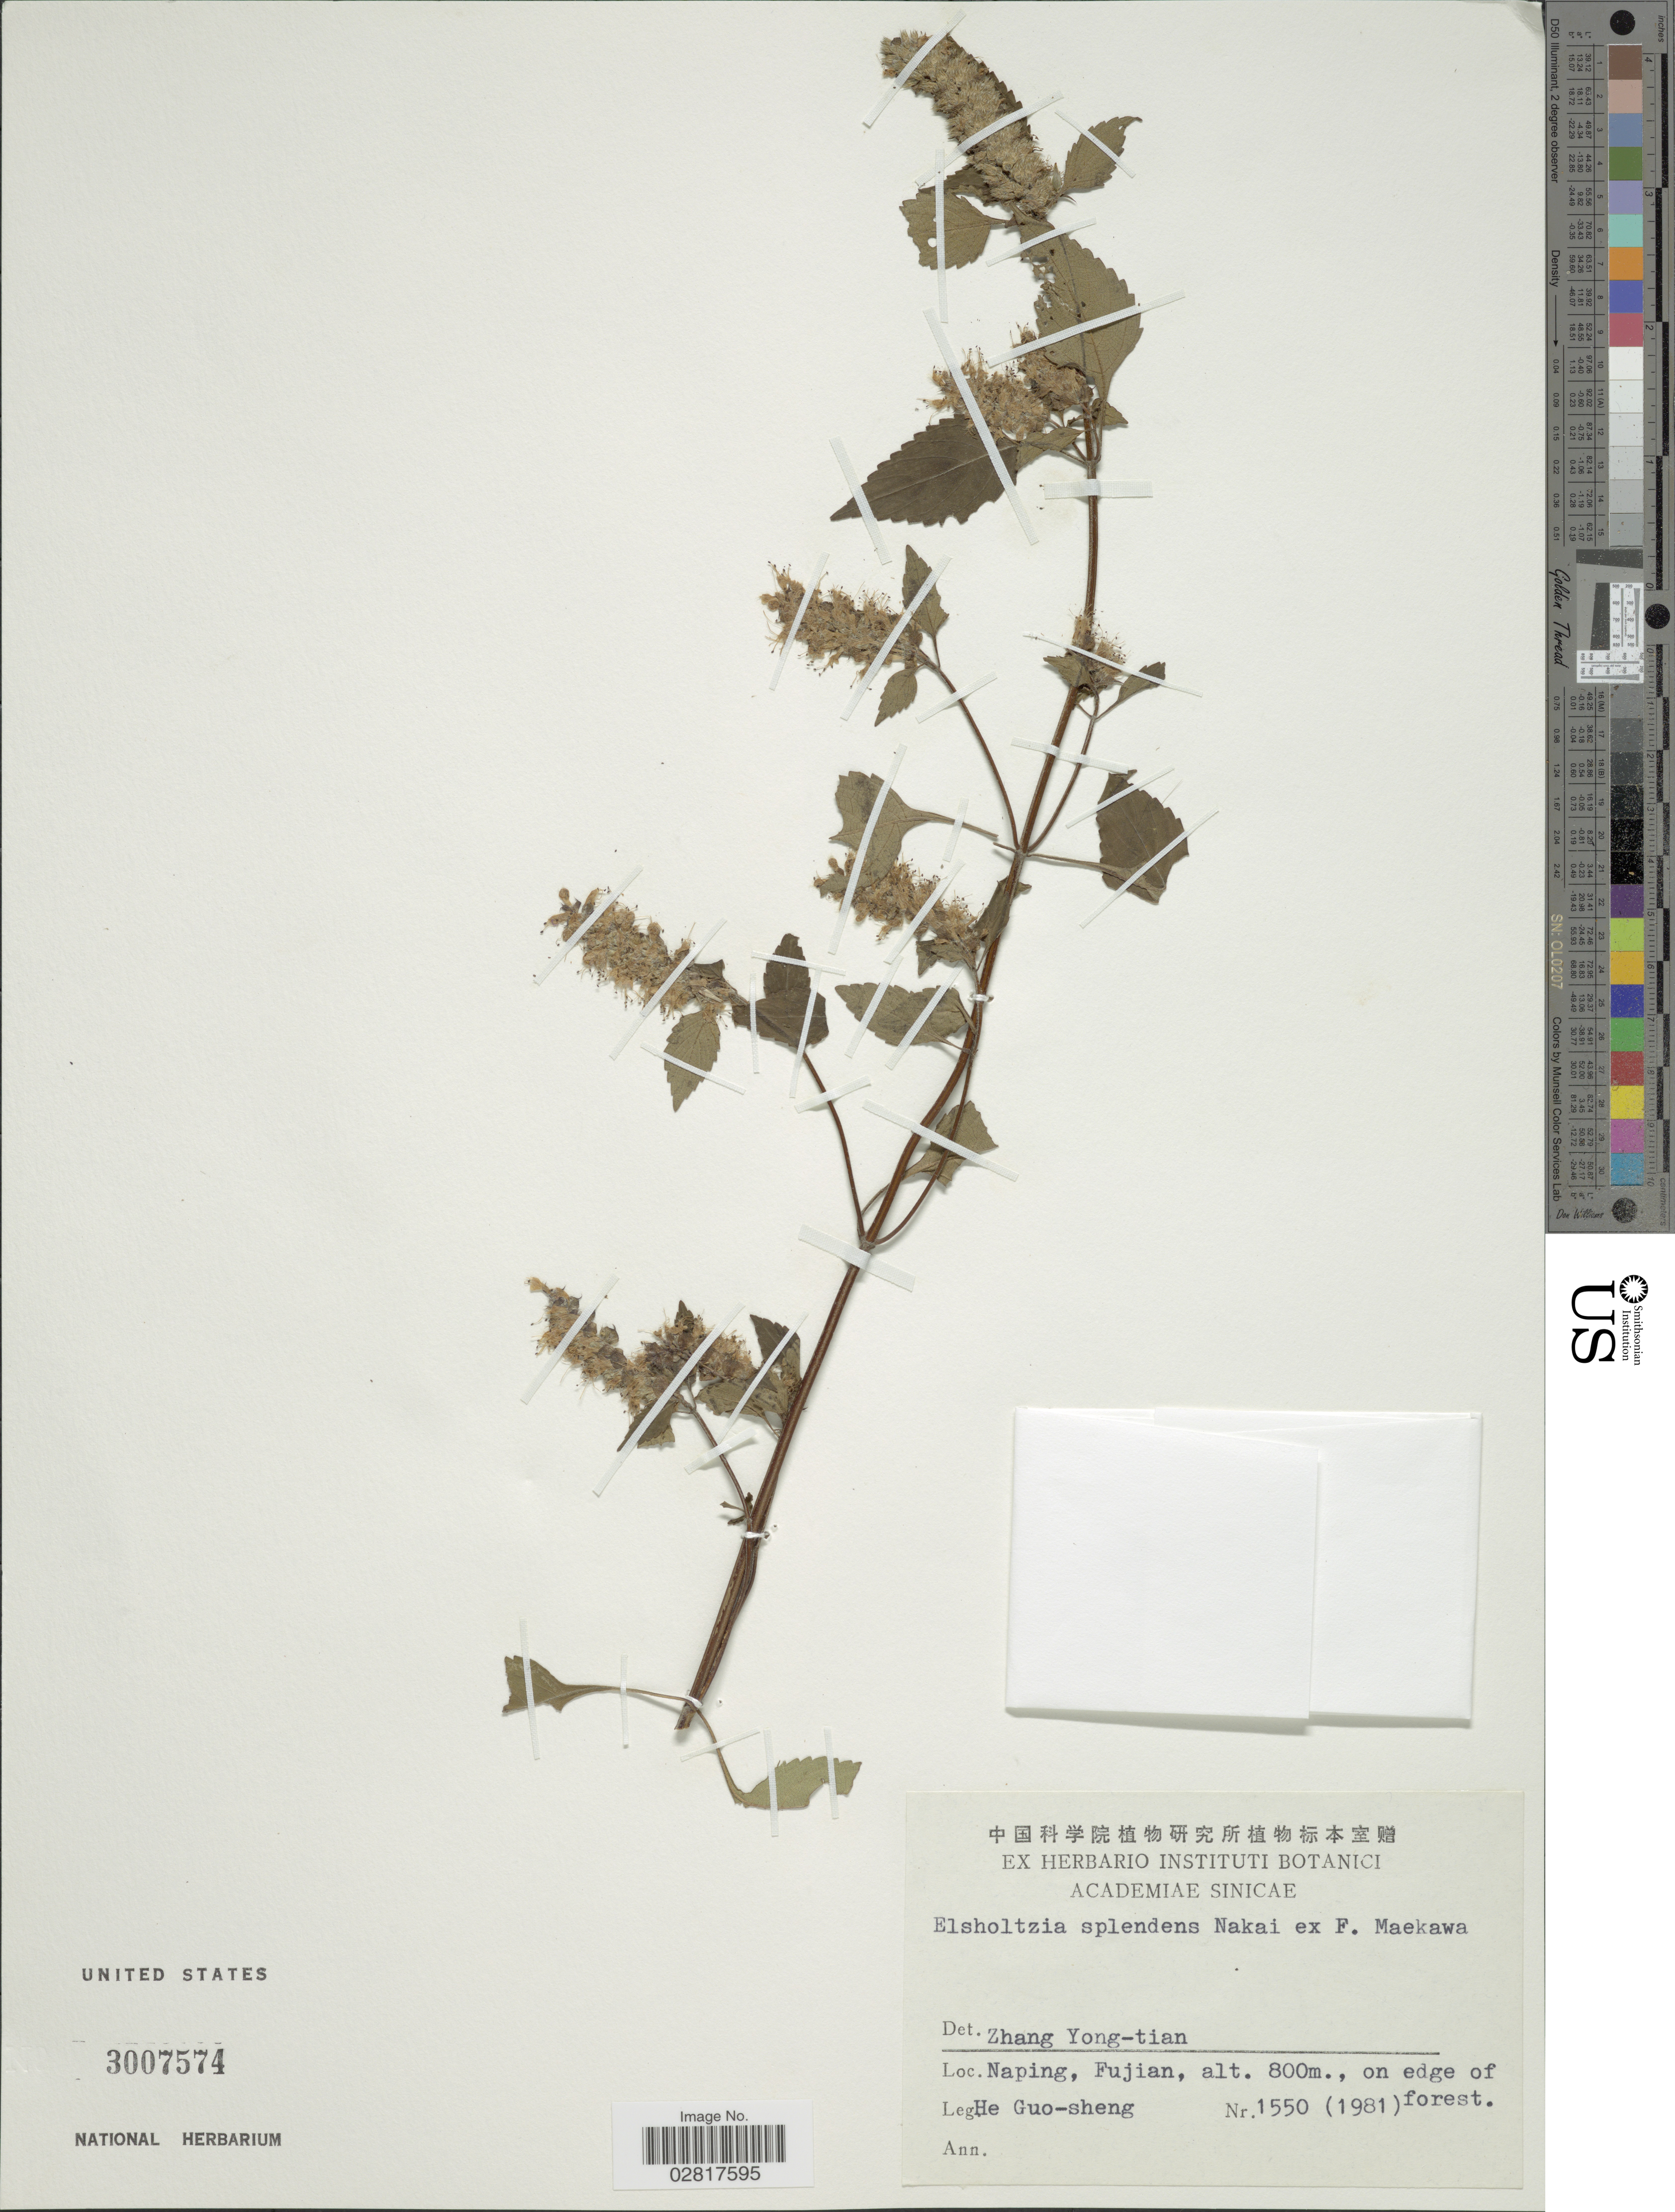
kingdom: Plantae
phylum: Tracheophyta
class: Magnoliopsida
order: Lamiales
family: Lamiaceae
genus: Elsholtzia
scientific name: Elsholtzia splendens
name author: Nakai ex F. Maek.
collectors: He Guo-shen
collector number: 1550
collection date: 1981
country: China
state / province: Fujian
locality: Naping.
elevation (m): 800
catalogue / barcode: US 3007574